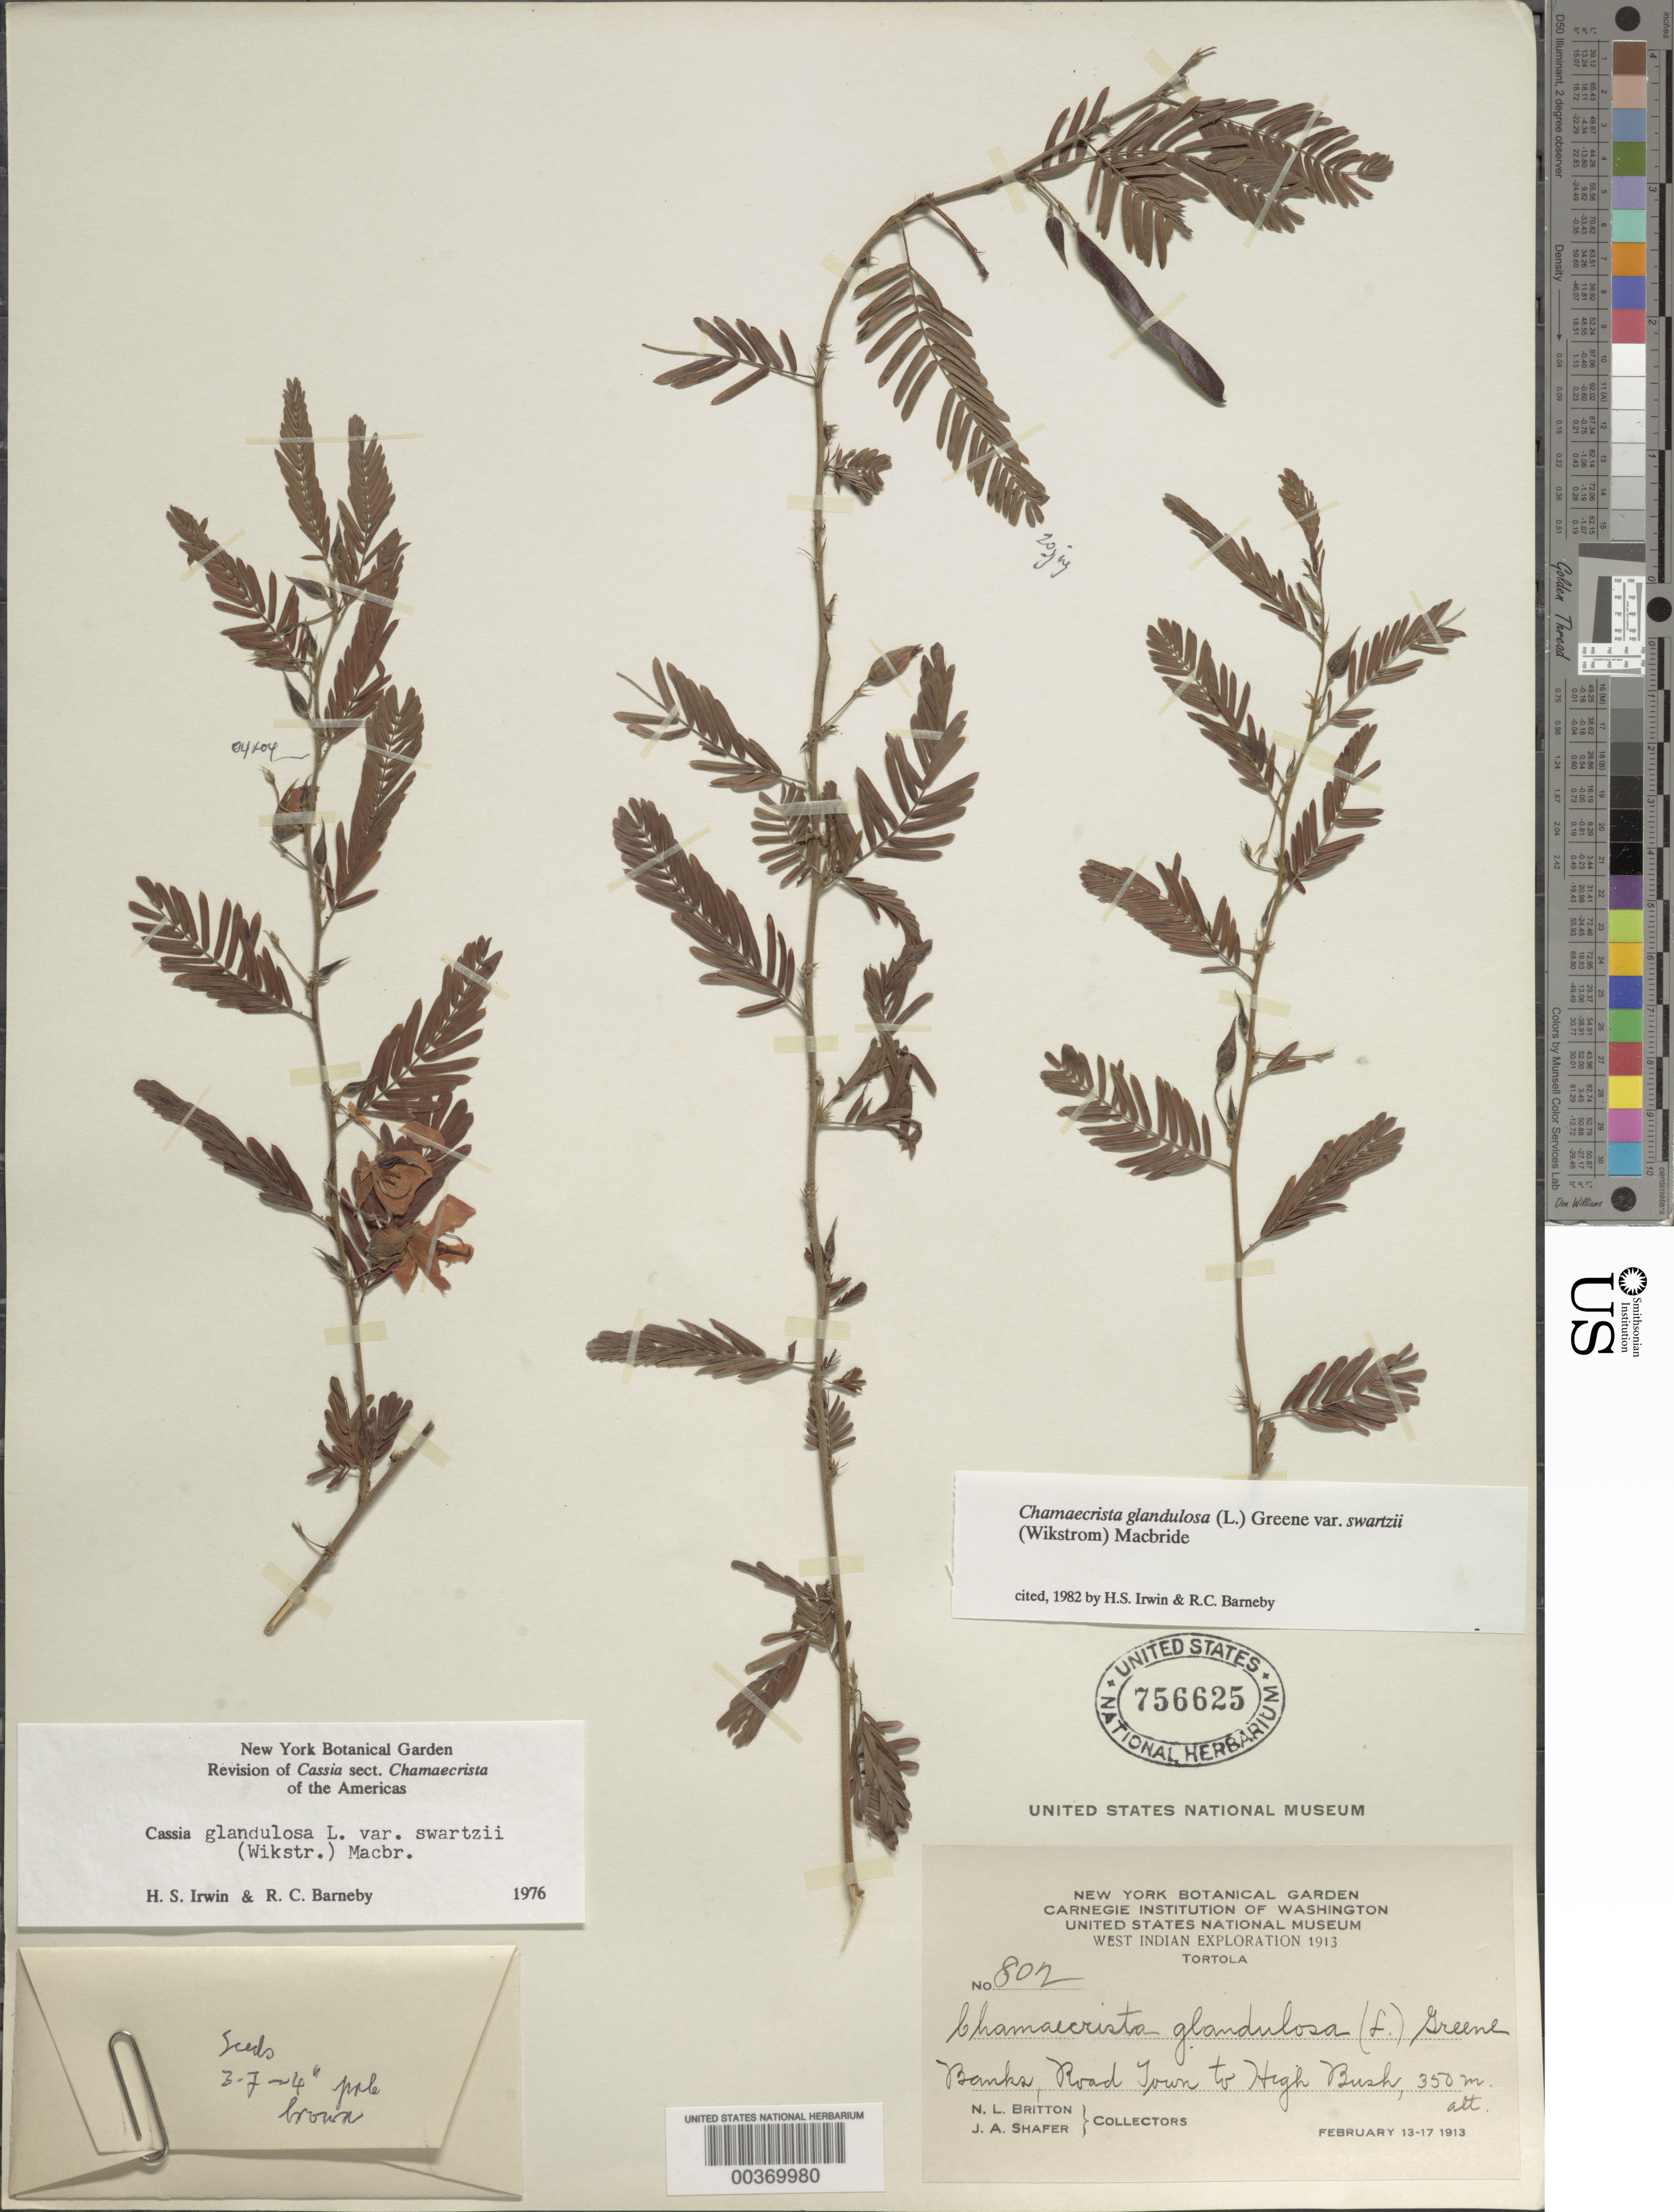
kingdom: Plantae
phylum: Tracheophyta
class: Magnoliopsida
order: Fabales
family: Fabaceae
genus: Chamaecrista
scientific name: Chamaecrista glandulosa var. swartzii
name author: (Wikstr.) H.S. Irwin & Barneby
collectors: N. Britton & J. A. Shafer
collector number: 802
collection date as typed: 13 Feb 1913 to 17 Feb 1913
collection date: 1913-02-13/1913-02-17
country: British Virgin Islands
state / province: Tortola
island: Tortola Island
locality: Road town to high bush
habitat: Banks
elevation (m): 350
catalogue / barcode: US 756625